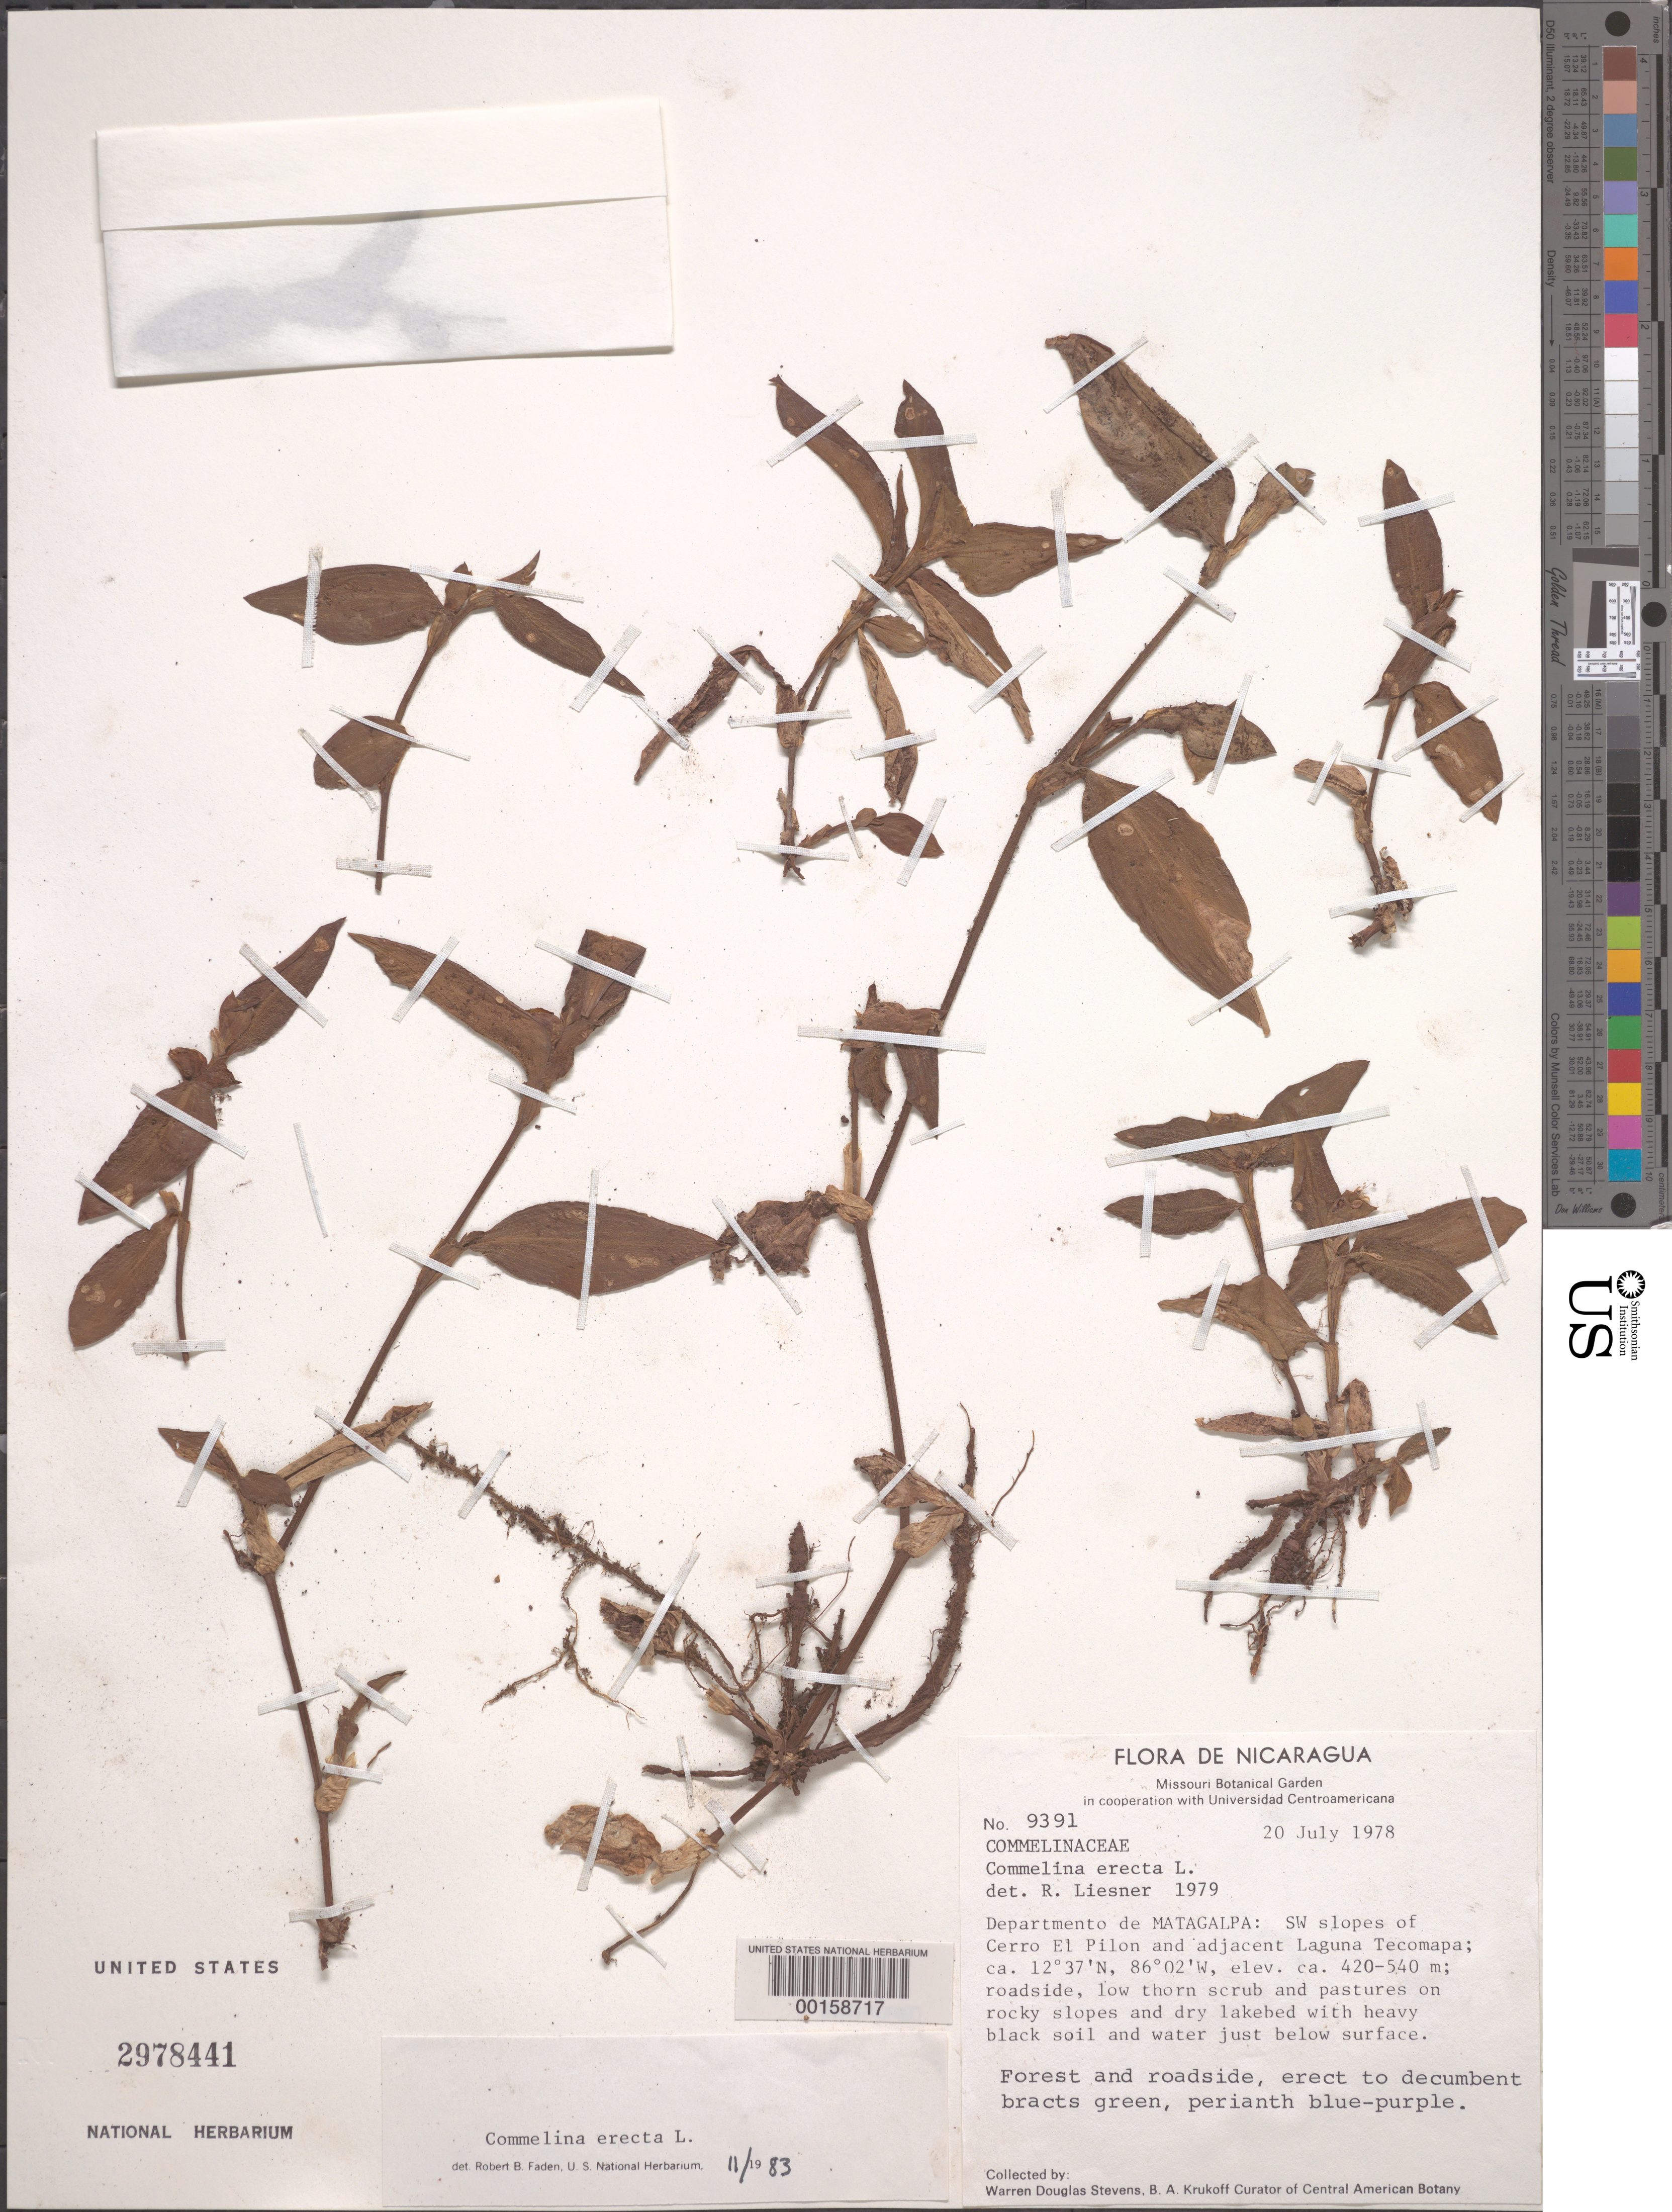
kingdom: Plantae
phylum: Tracheophyta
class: Liliopsida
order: Commelinales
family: Commelinaceae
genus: Commelina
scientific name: Commelina erecta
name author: L.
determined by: Faden, Robert B., (US), Smithsonian Institution - National Museum of Natural History (UNITED STATES)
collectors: W. Steens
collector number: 9391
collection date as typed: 20 Jul 1978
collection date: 1978-07-20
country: Nicaragua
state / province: Matagalpa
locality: Cerro el pilon and laguna tecomapa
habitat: Roadside, forest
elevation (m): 420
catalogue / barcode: US 2978441